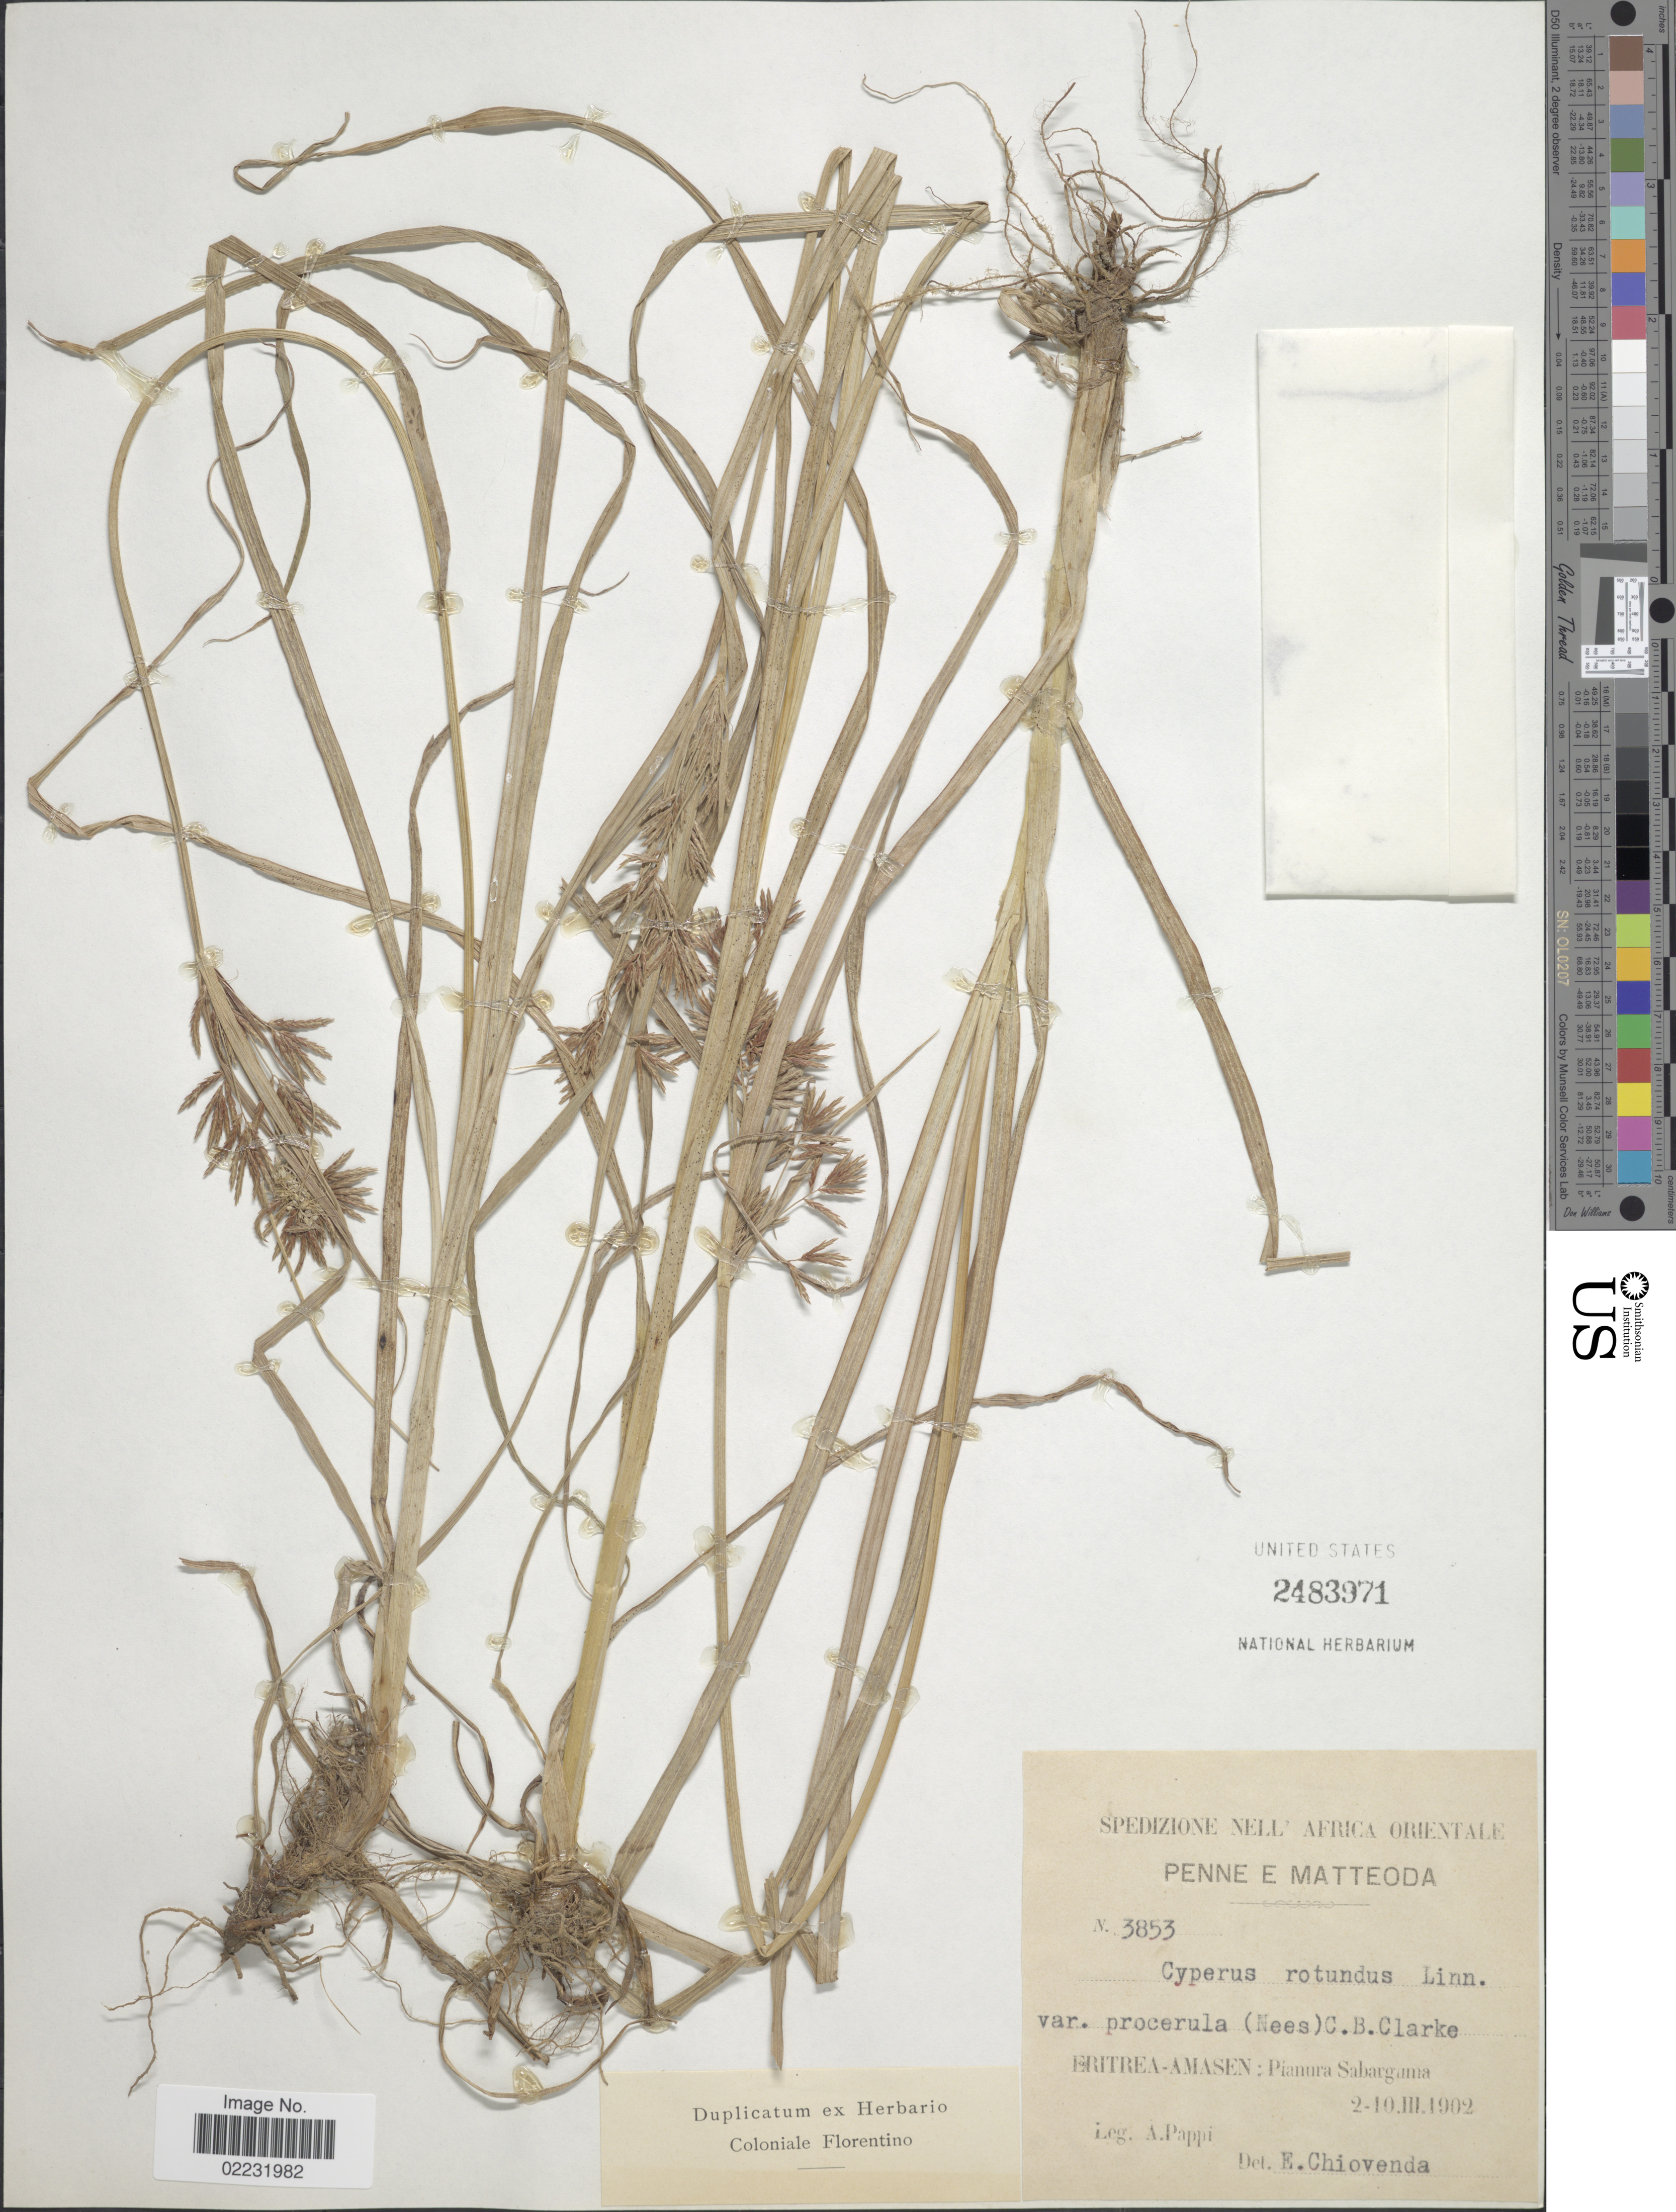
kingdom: Plantae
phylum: Tracheophyta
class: Liliopsida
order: Poales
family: Cyperaceae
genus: Cyperus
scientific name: Cyperus rotundus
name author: L.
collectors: A. Pappi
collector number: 3835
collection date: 1902-03-02/1902-03-10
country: Eritrea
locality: Spedizione Nell'Africa, Eritrea-Amasien: Pianura Sabargama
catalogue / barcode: US 2483971